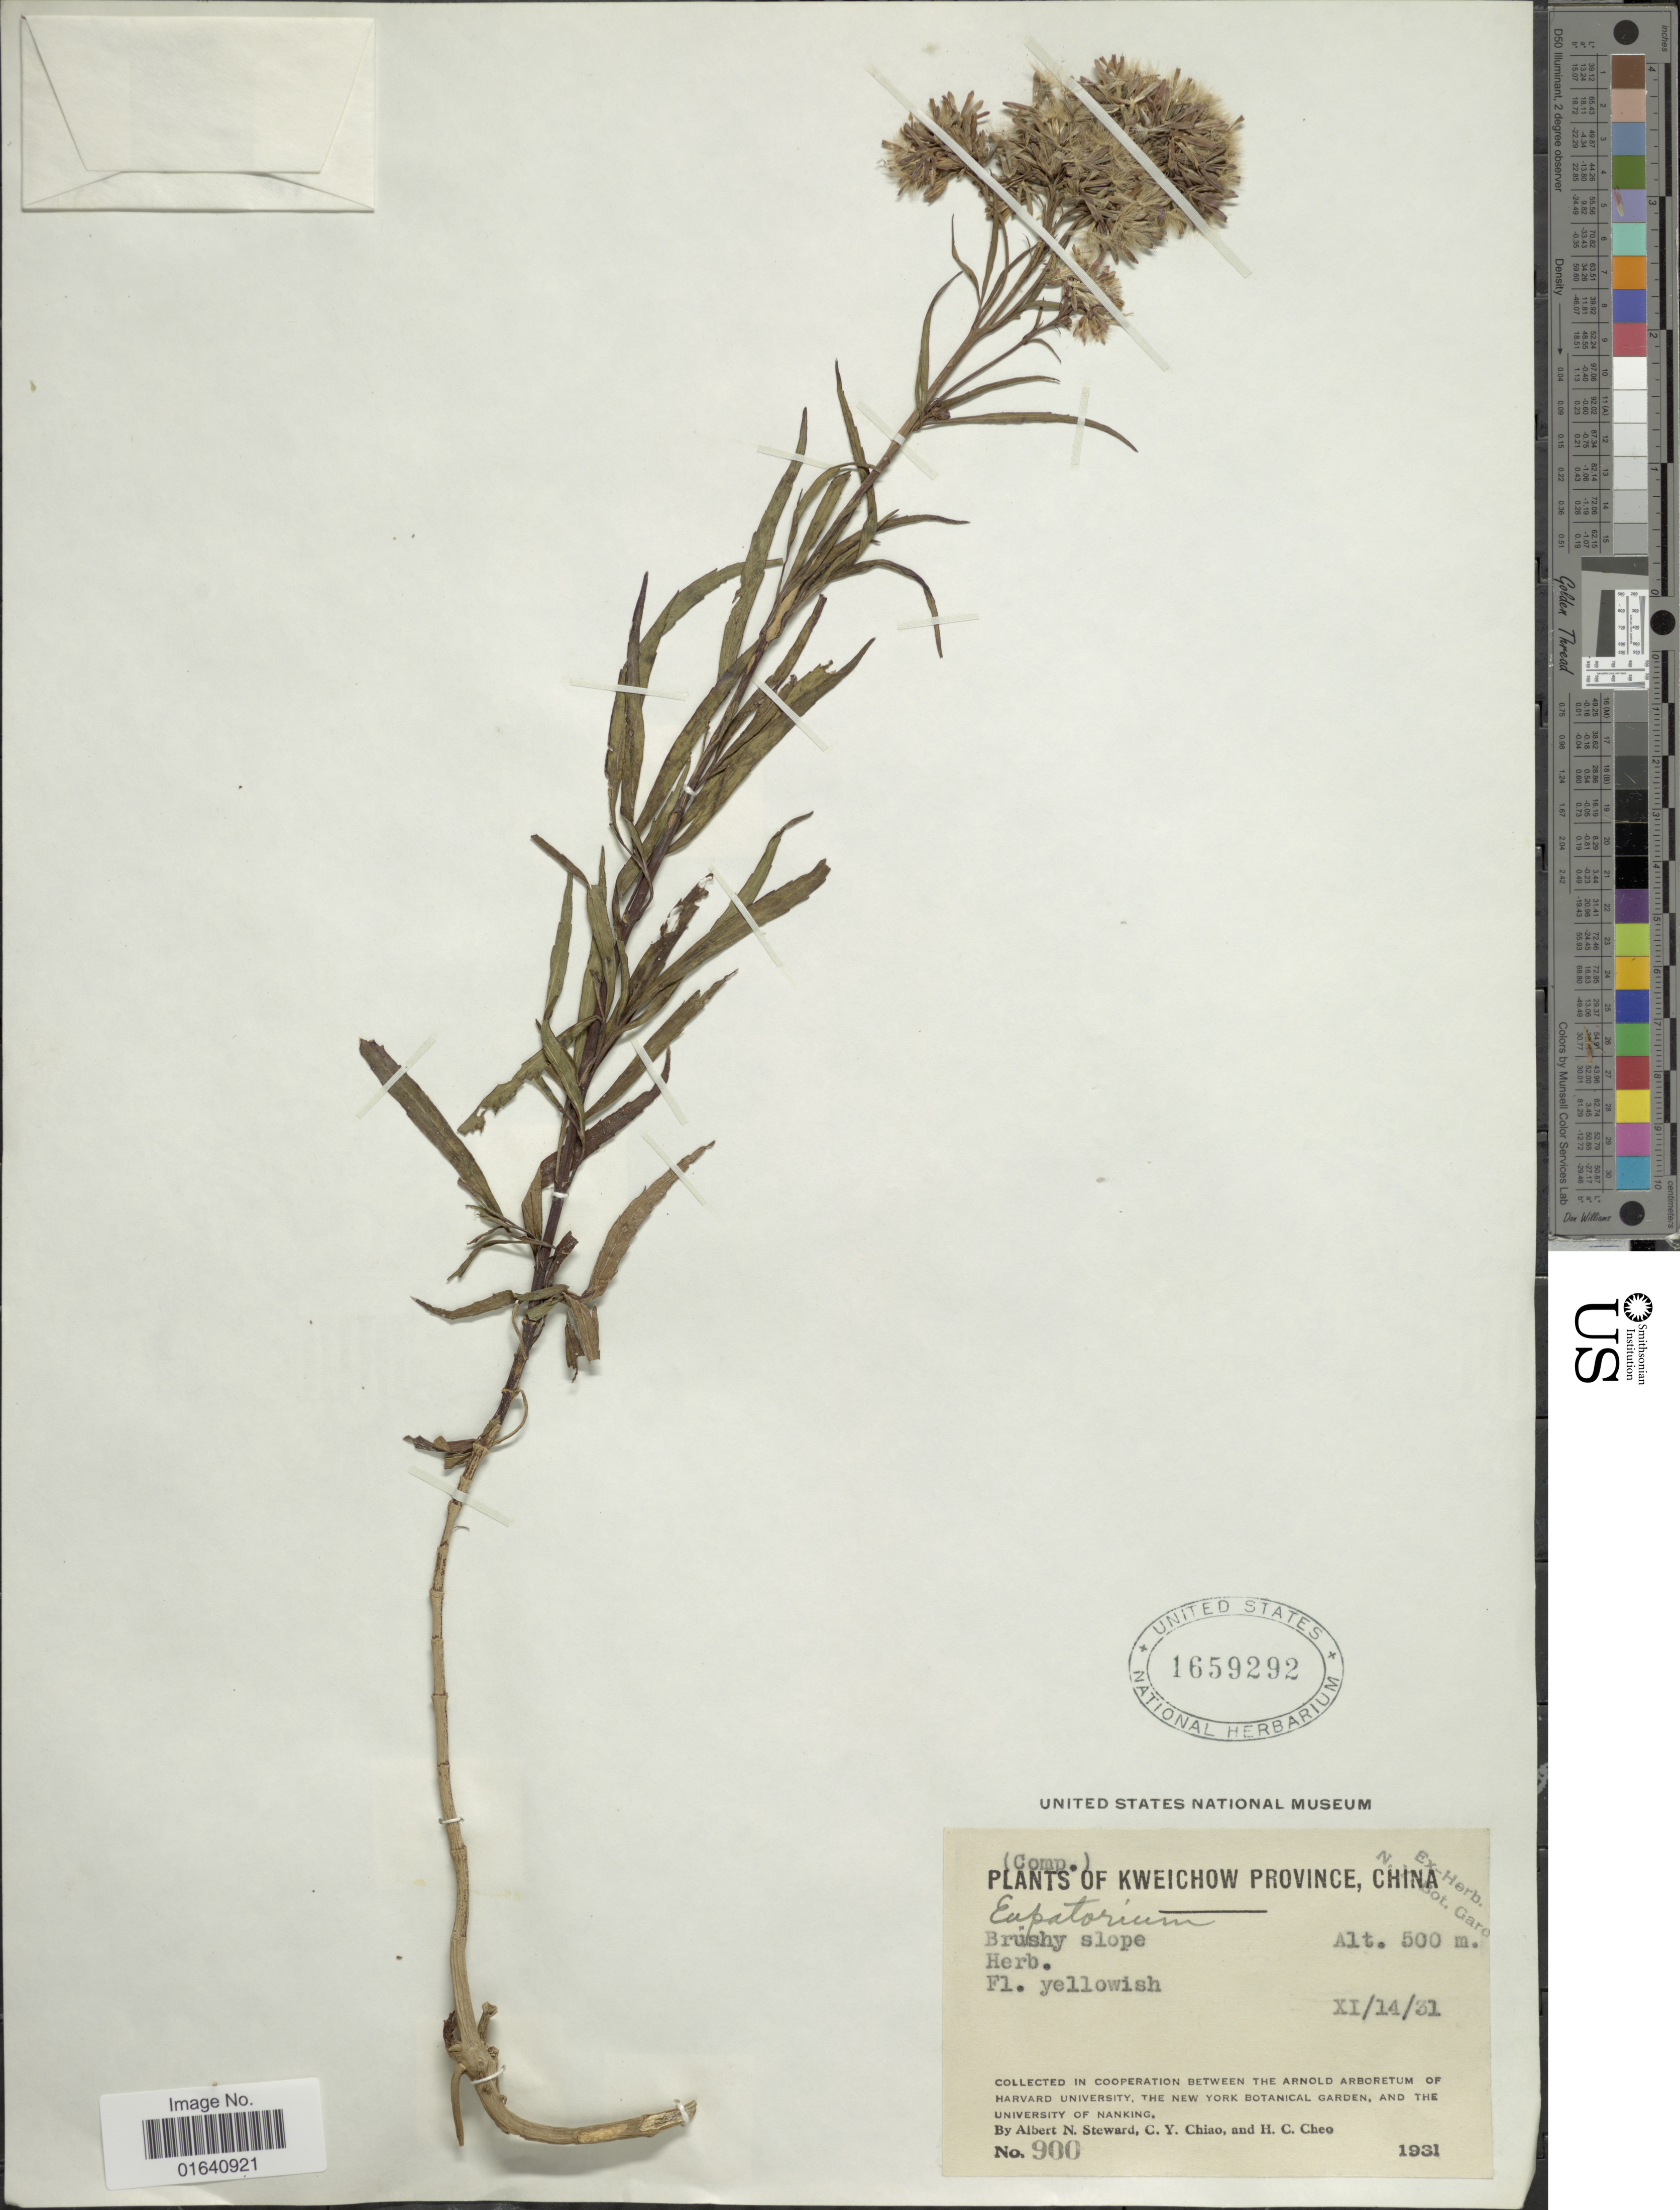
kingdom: Plantae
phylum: Tracheophyta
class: Magnoliopsida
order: Asterales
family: Asteraceae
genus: Eupatorium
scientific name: Eupatorium sp.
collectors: A. N. Steward, C. Y. Chiao & H. Cheo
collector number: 900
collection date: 1931-11-14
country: China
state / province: Guizhou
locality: Kweichow Province, Brushy slope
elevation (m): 500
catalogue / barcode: US 1659292